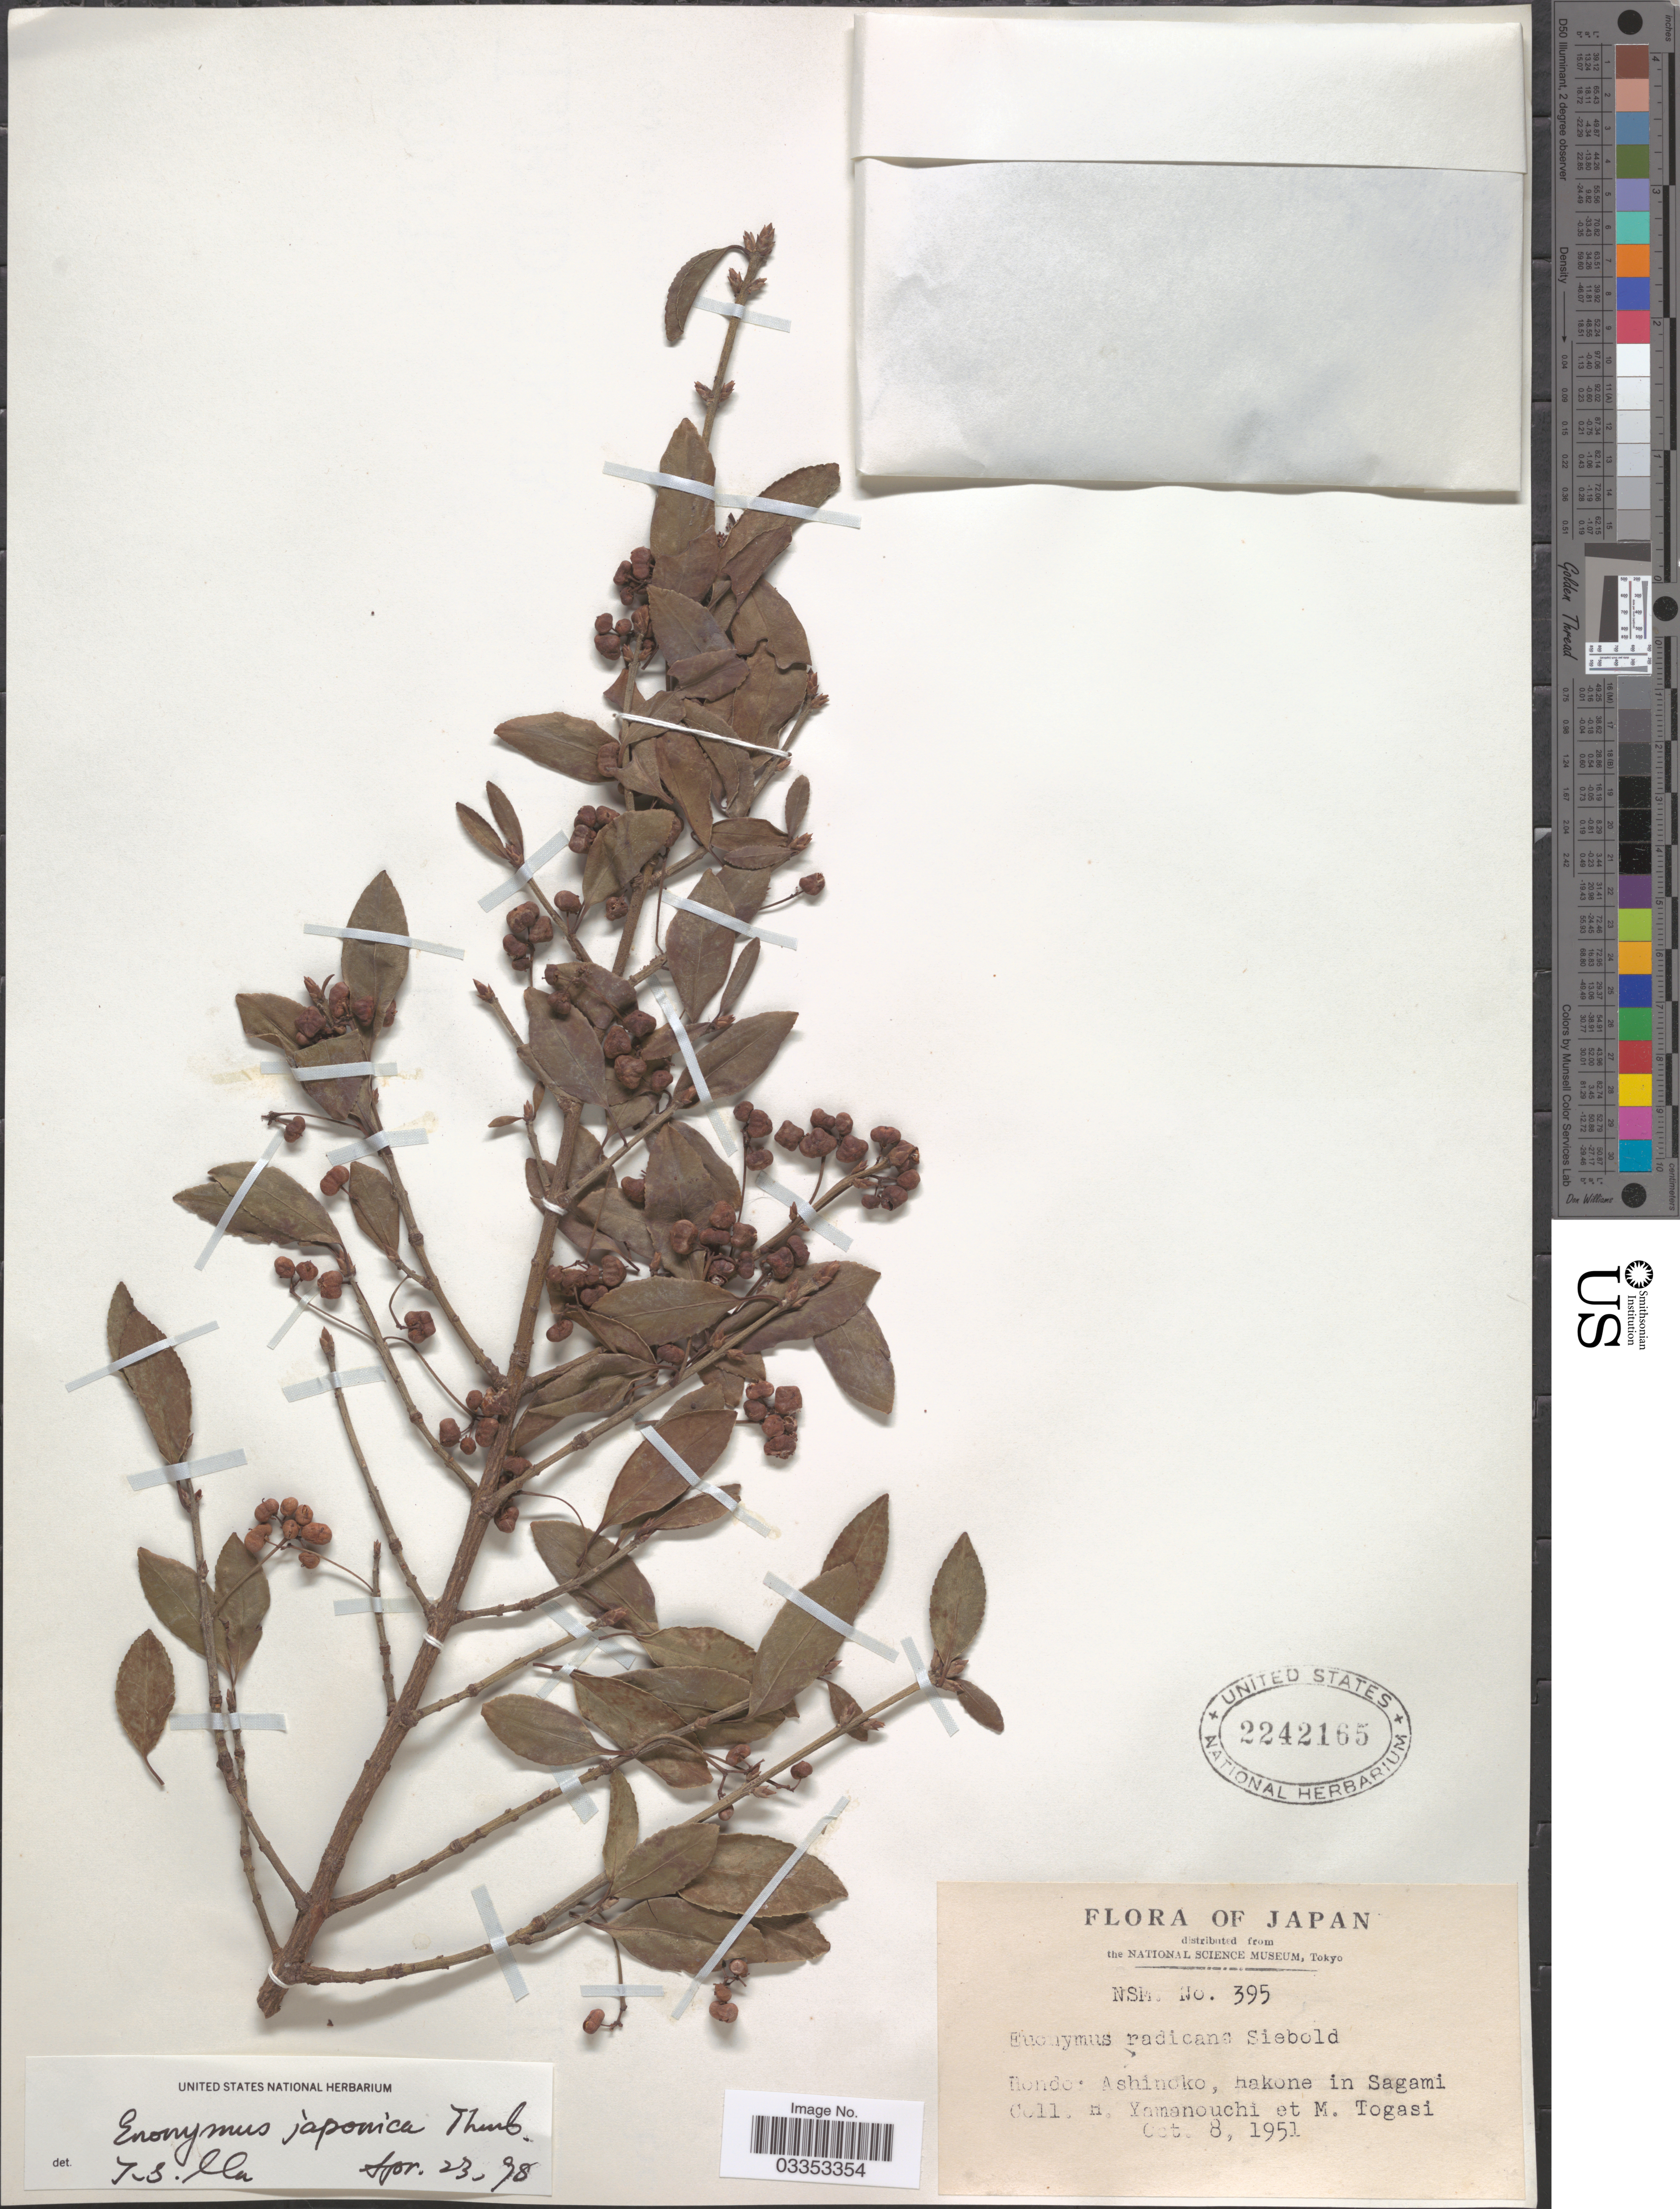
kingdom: Plantae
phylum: Tracheophyta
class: Magnoliopsida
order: Celastrales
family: Celastraceae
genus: Euonymus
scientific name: Euonymus japonicus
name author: Thunb.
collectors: H. Yamanouchi & M. Togasi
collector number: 395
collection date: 1951-10-08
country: Japan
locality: Hondo: Ashinoko, Hakone in Sagami.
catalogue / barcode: US 2242165